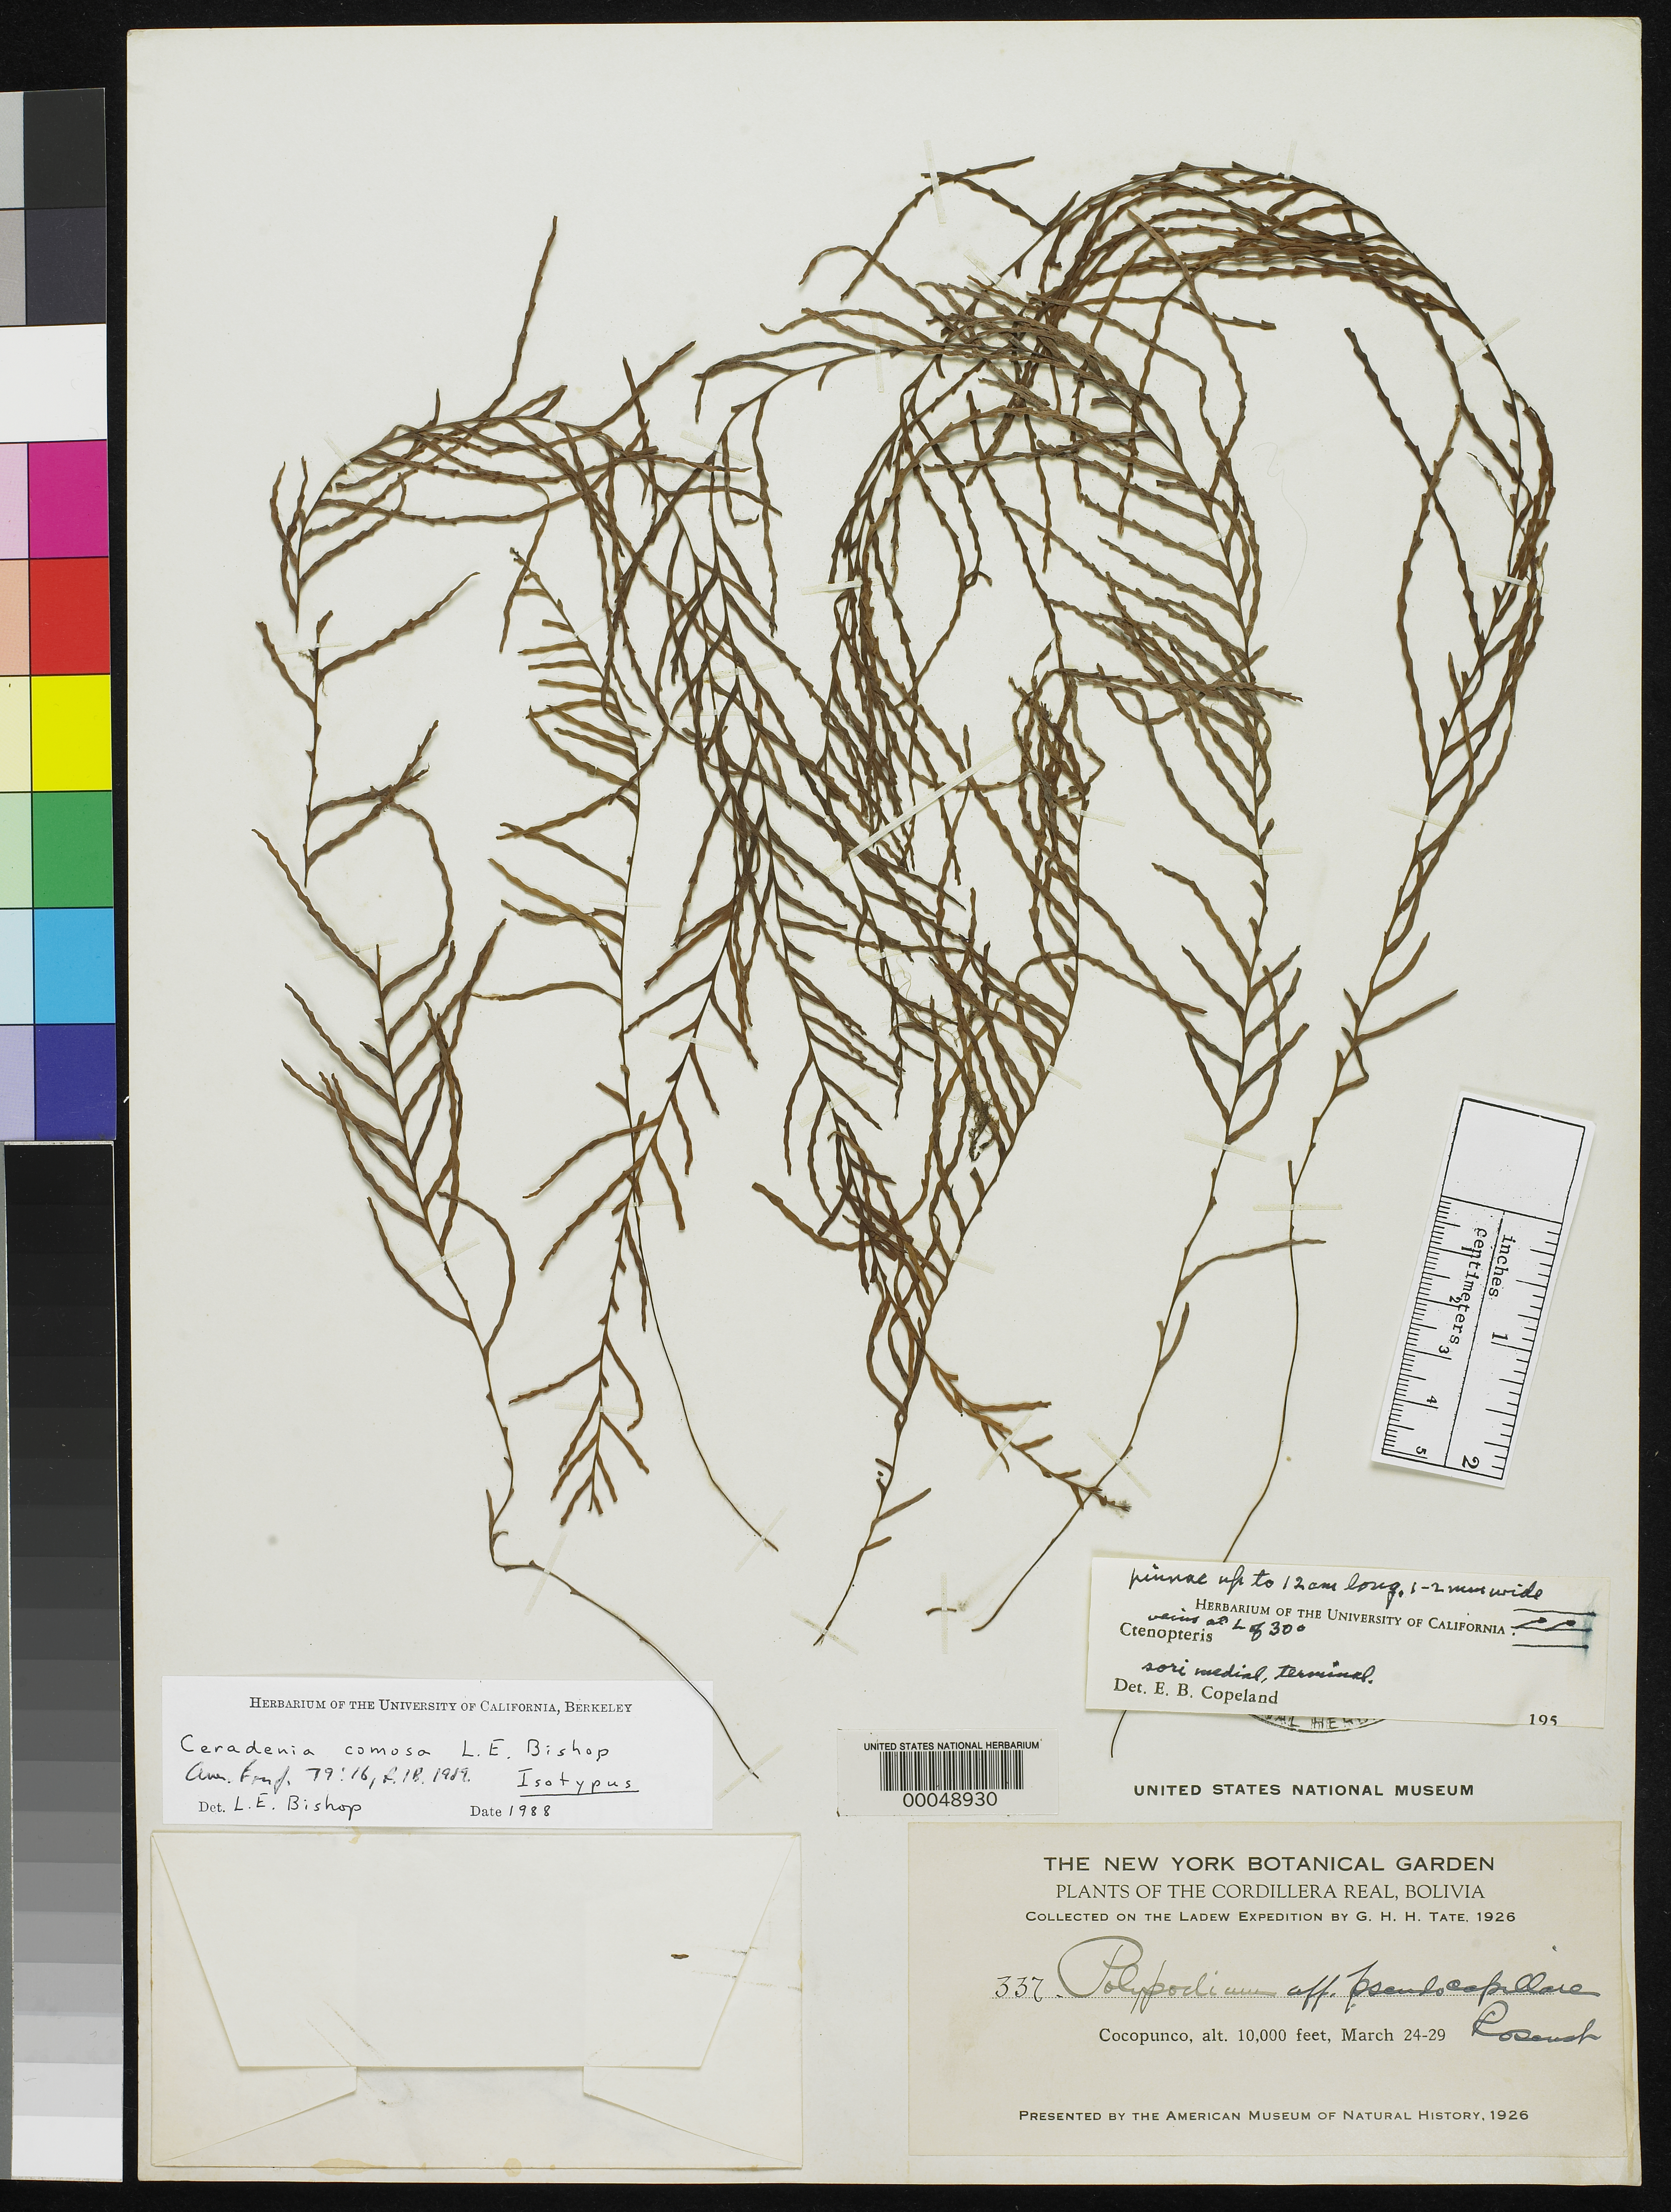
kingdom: Plantae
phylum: Tracheophyta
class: Polypodiopsida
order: Polypodiales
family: Polypodiaceae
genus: Ceradenia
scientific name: Ceradenia comosa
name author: L.E. Bishop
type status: Isotype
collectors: G. H. H.Tate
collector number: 337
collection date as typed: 24 Mar 1926 to 29 Mar 1926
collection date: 1926-03-24/1926-03-29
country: Bolivia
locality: Cocopunco.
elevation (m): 3048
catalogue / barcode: US 1441330